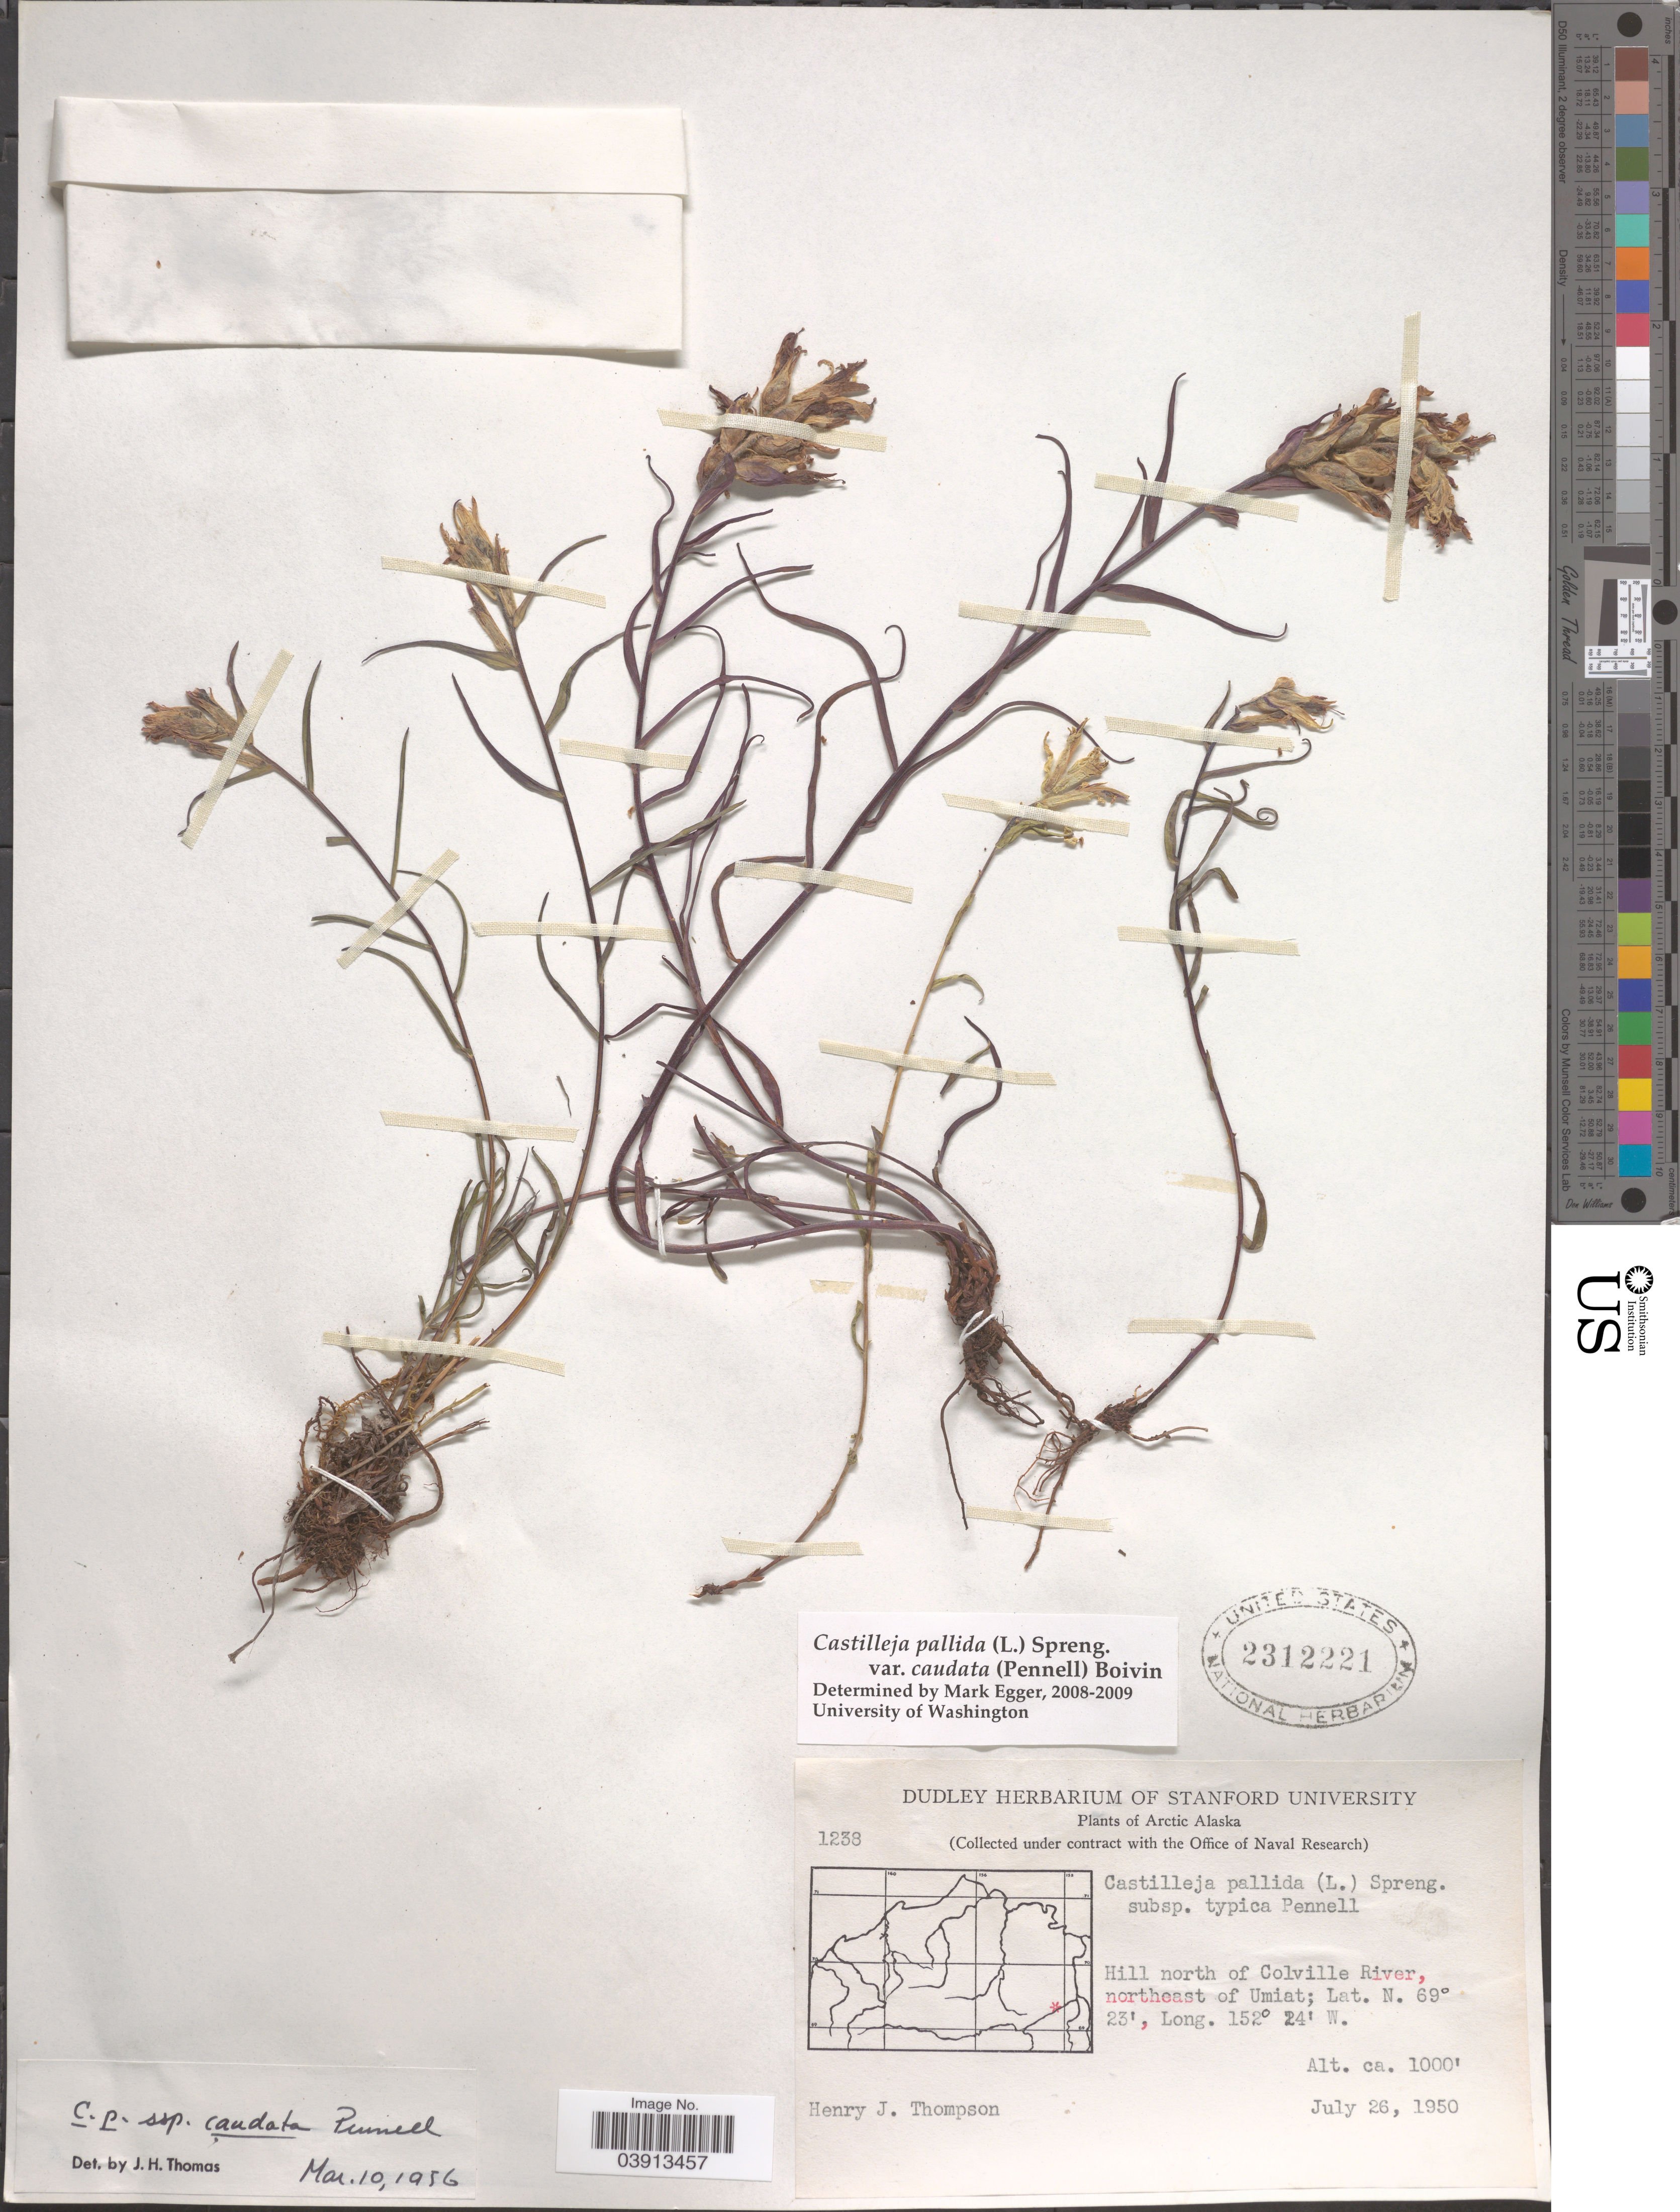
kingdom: Plantae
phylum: Tracheophyta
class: Magnoliopsida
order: Lamiales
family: Orobanchaceae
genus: Castilleja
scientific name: Castilleja pallida var. caudata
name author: (Pennell) B. Boivin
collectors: H. J. Thompson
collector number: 1238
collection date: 1950-07-26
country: United States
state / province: Alaska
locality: Arctic Alaska. Hill north of Colville River, northeast of Umiat.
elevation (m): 305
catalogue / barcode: US 2312221